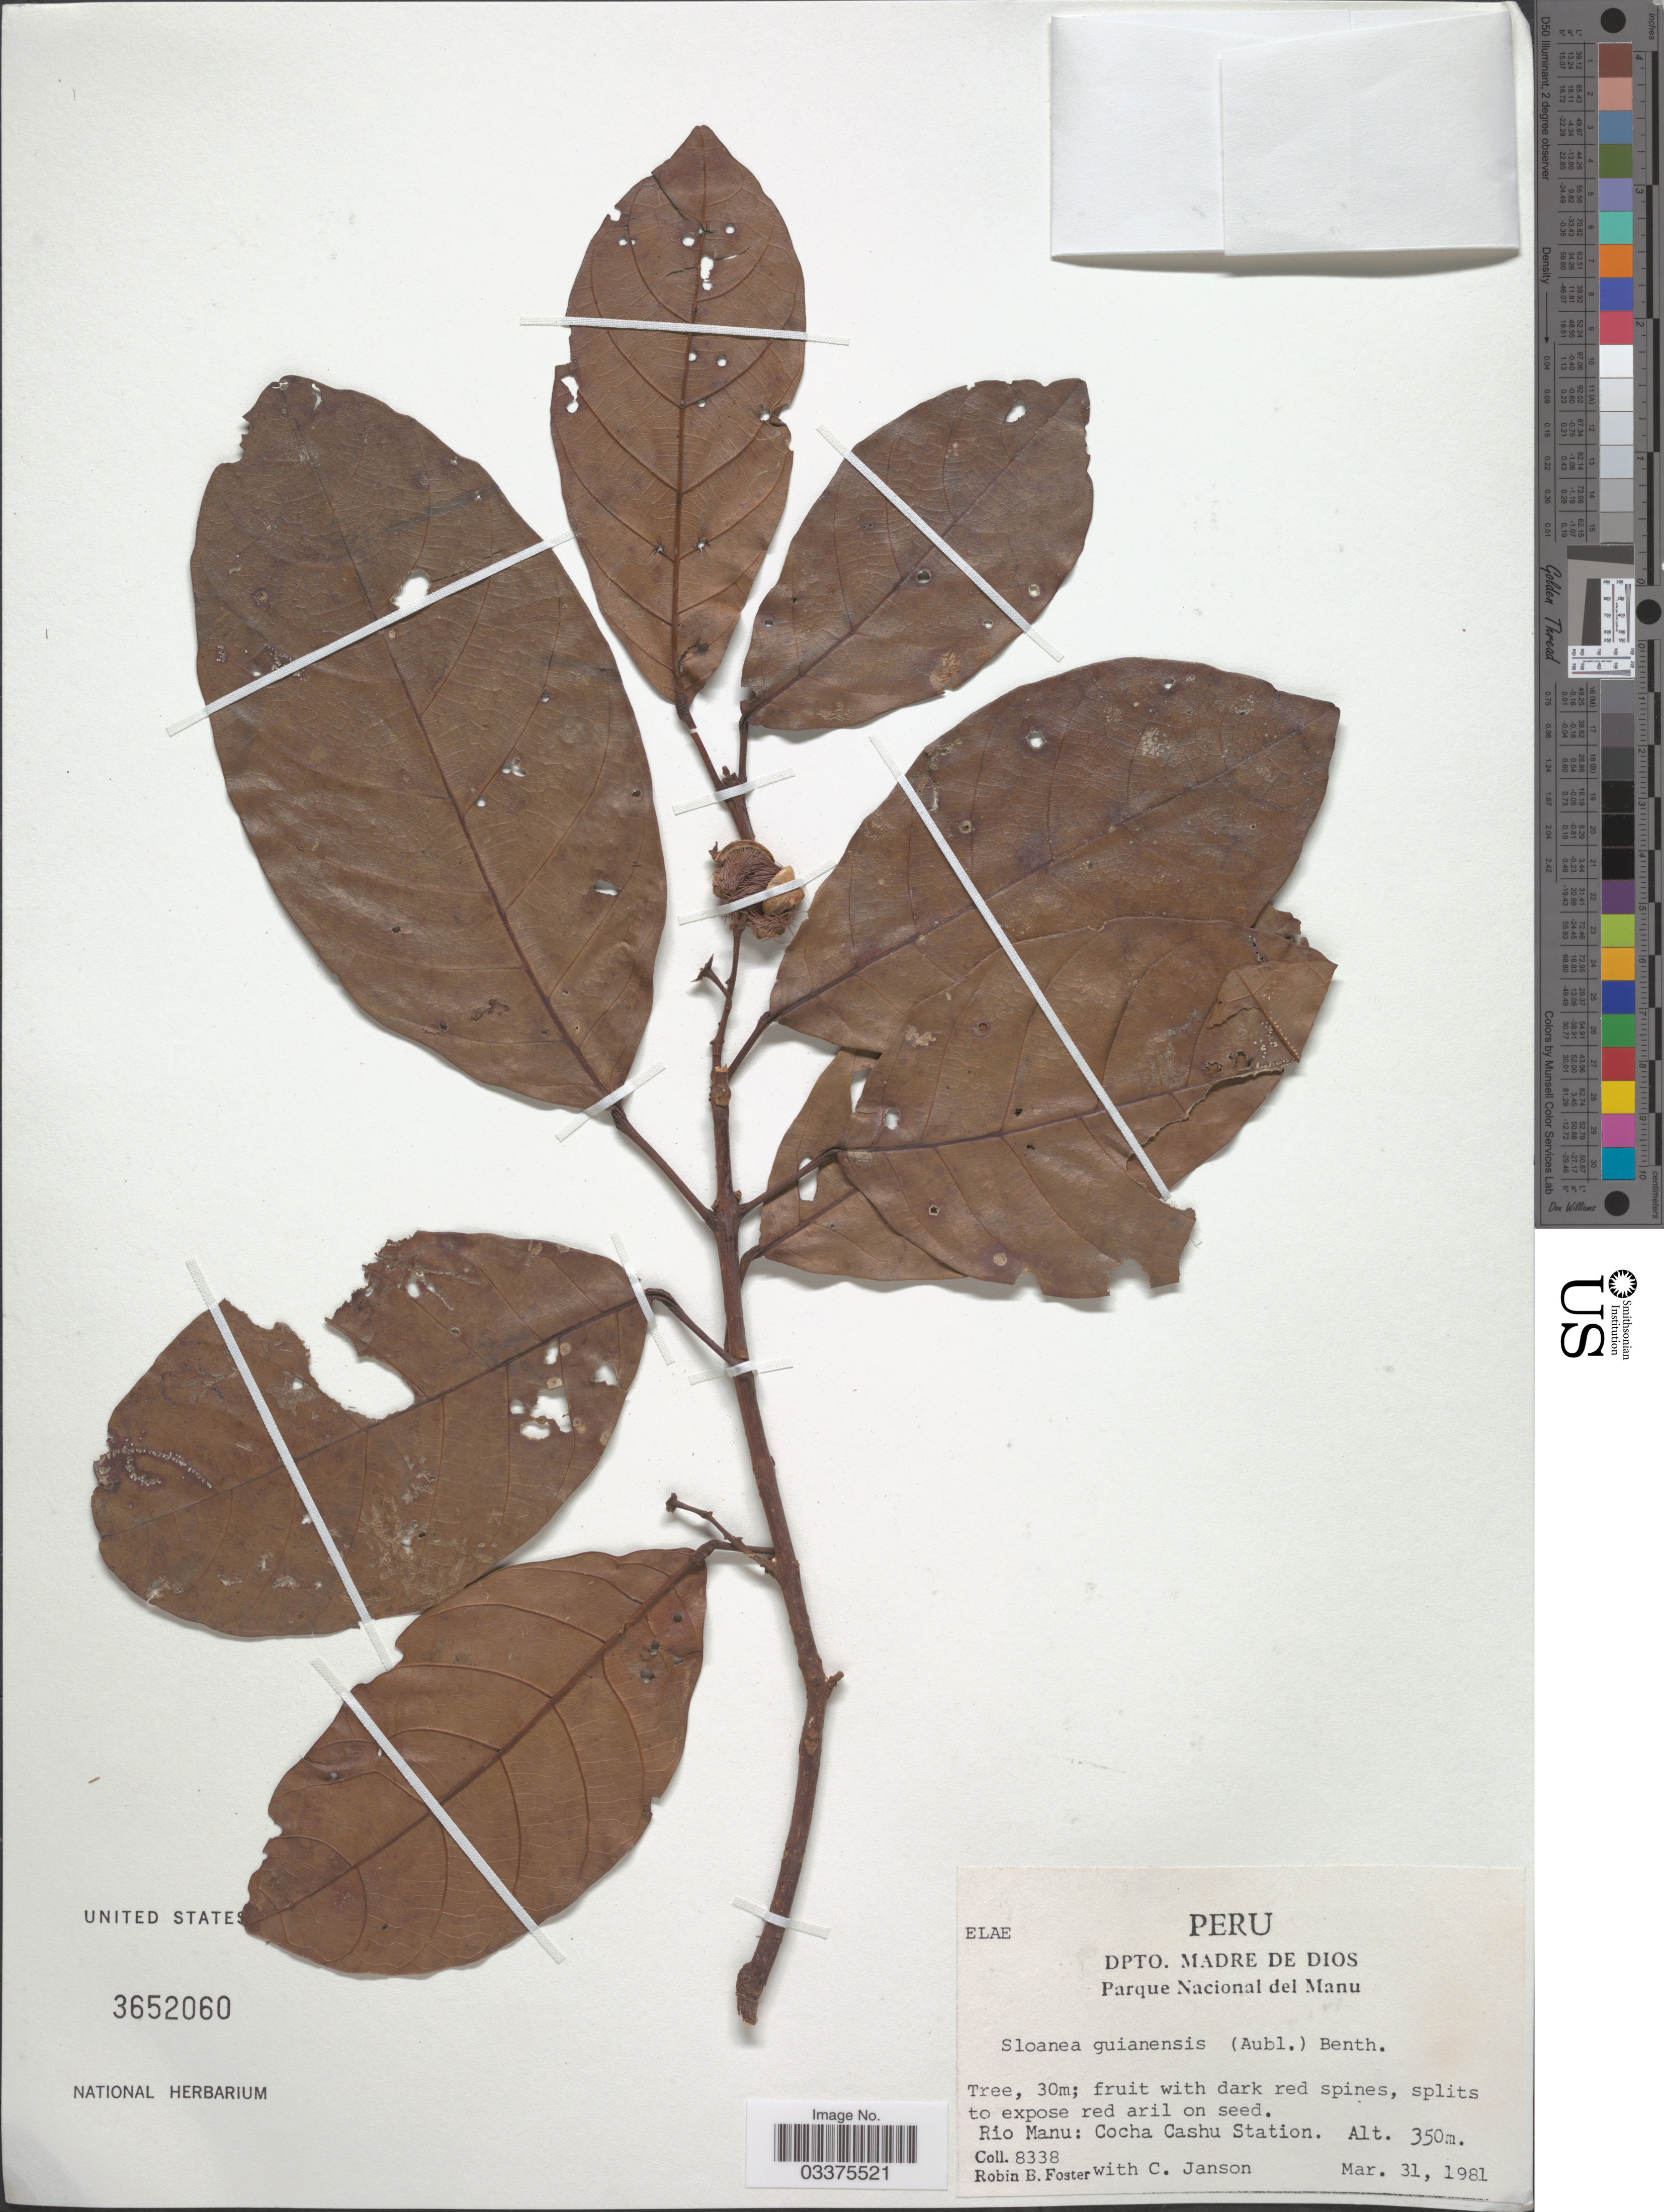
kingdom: Plantae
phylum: Tracheophyta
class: Magnoliopsida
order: Oxalidales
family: Elaeocarpaceae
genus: Sloanea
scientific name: Sloanea guianensis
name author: (Aubl.) Benth.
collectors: R. B. Foster & C. Janson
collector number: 8338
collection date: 1981-03-31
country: Peru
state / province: Madre de Dios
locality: Dpto. Madre de Dios, Parque Nacional del Manu, Rio Manu: Cocha Cashu Station.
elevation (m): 350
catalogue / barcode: US 3652060